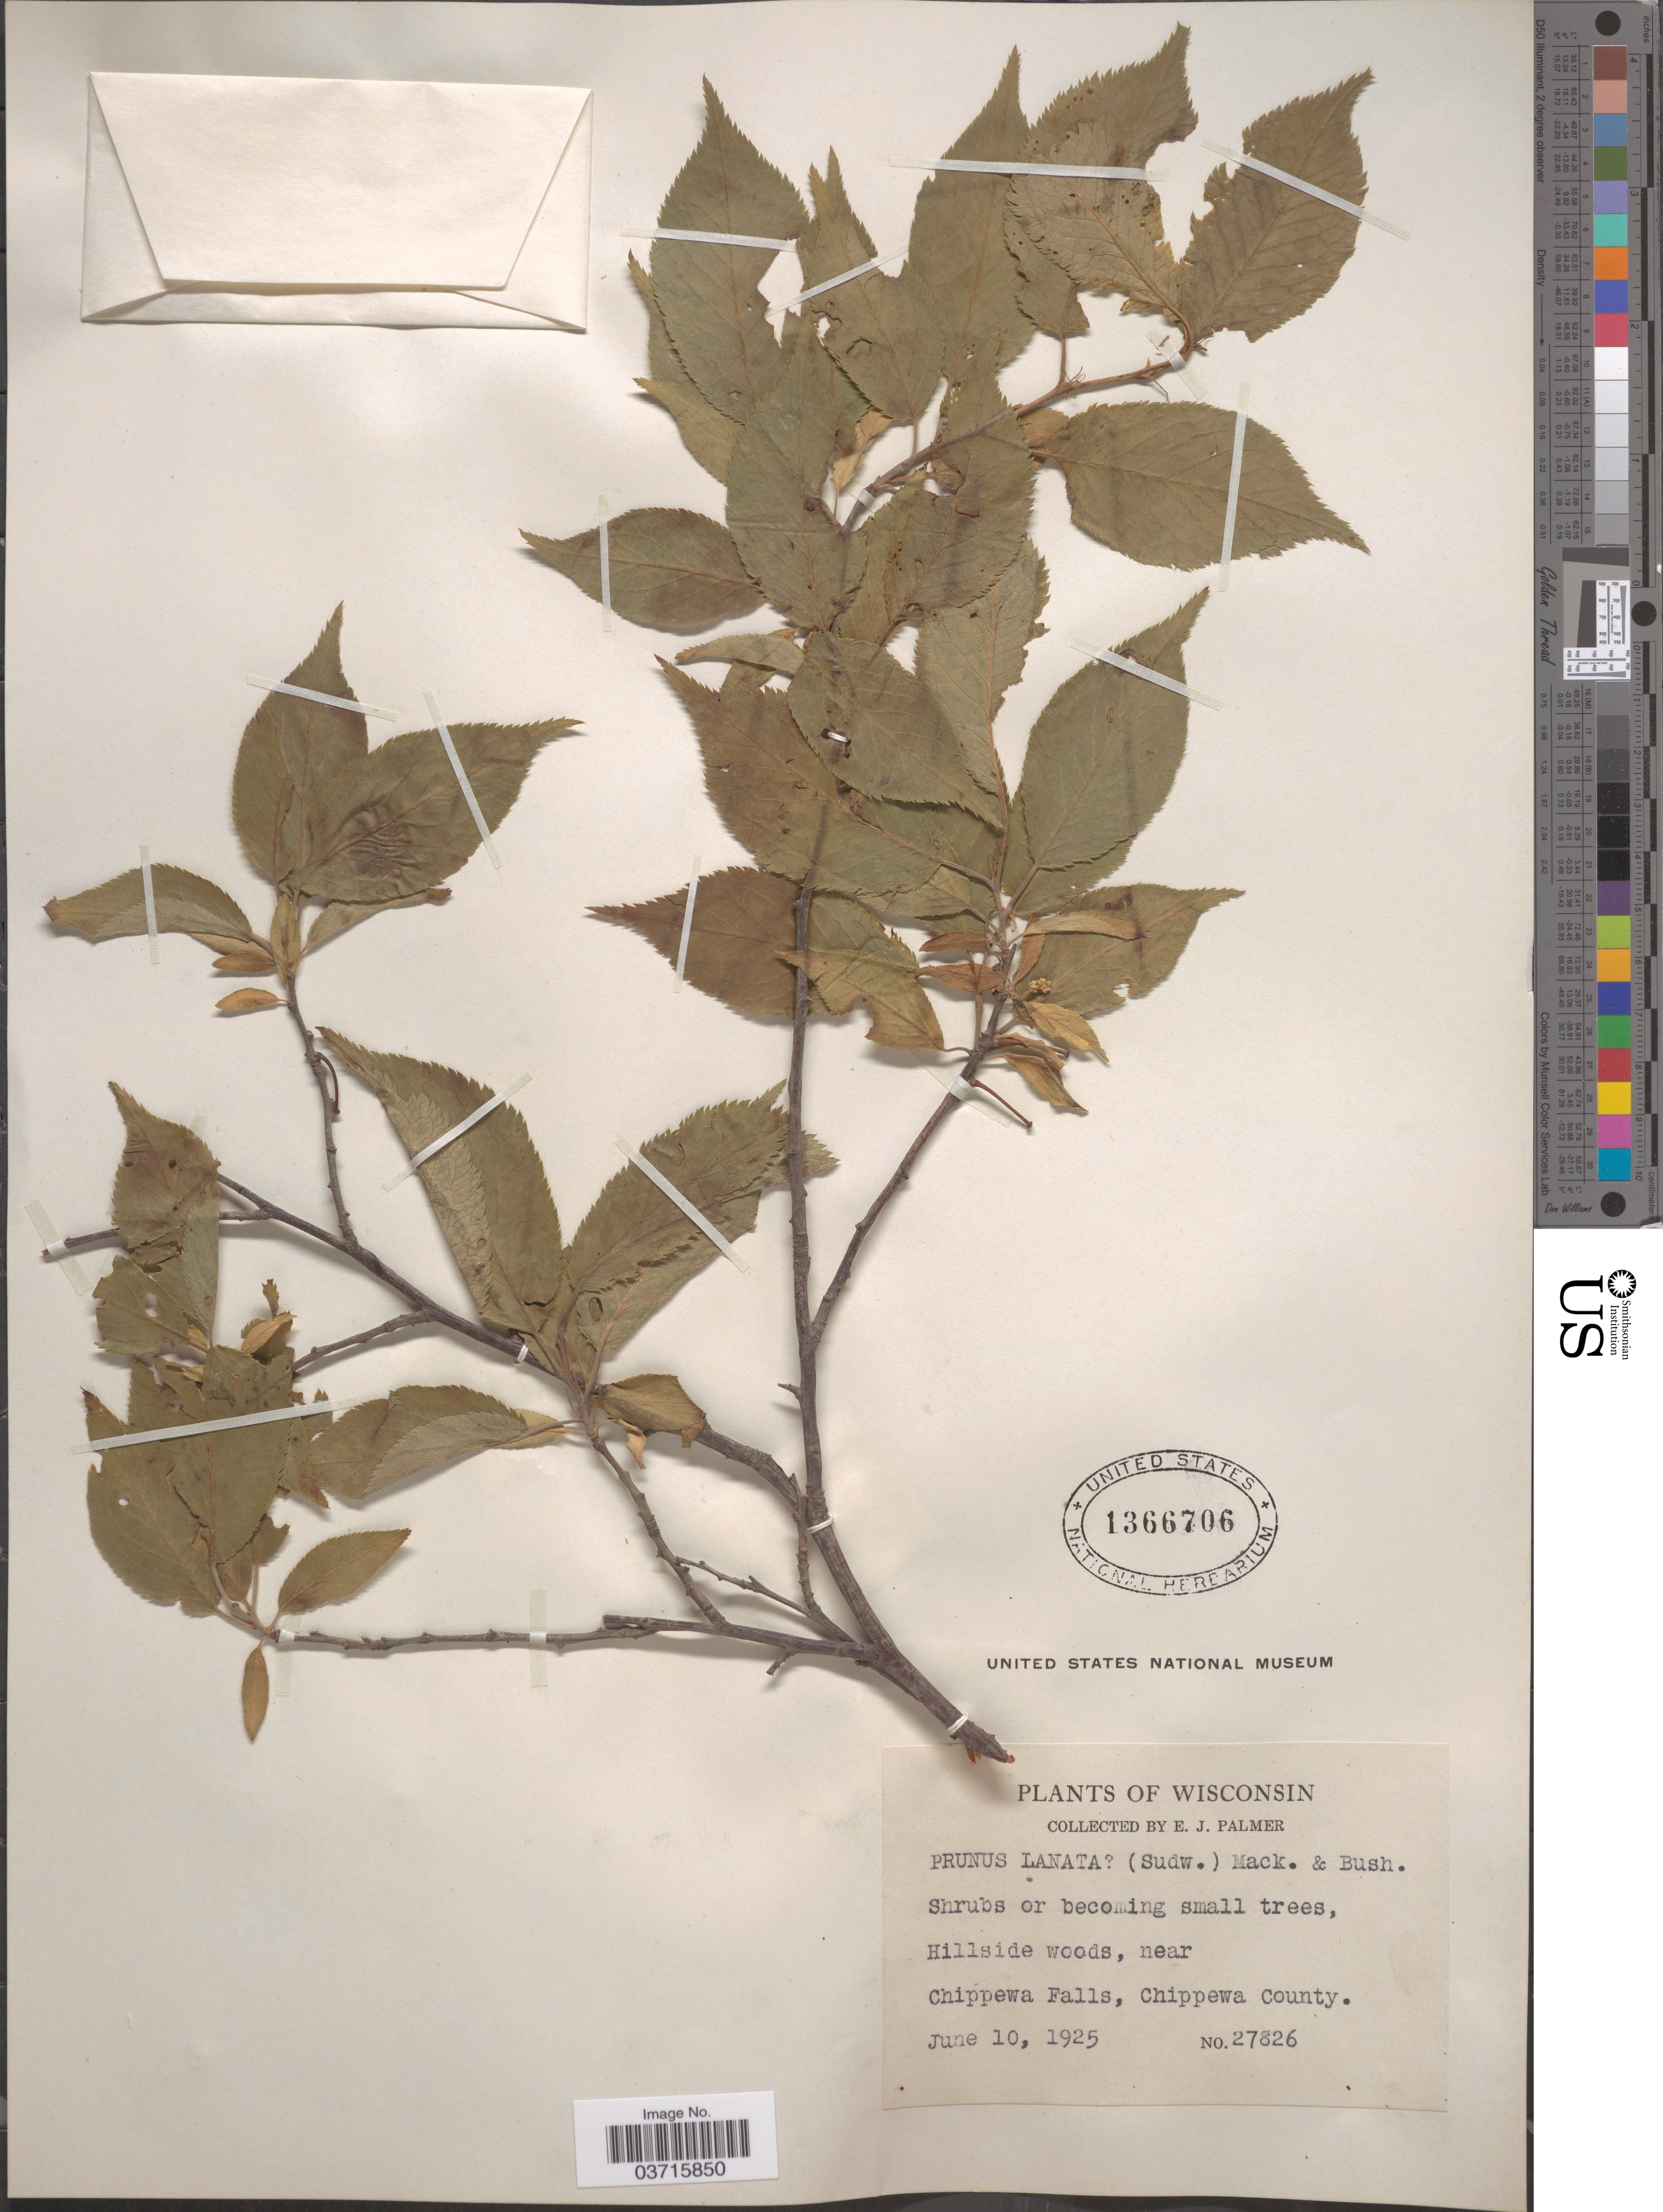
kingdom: Plantae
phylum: Tracheophyta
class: Magnoliopsida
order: Rosales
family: Rosaceae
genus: Prunus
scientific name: Prunus lanata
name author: (Sudw.) Mack. & Bush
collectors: E. J. Palmer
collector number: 27826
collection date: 1925-06-10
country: United States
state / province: Wisconsin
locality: Hillside woods, near Chippewa Falls, Chippewa County.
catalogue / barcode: US 1366706